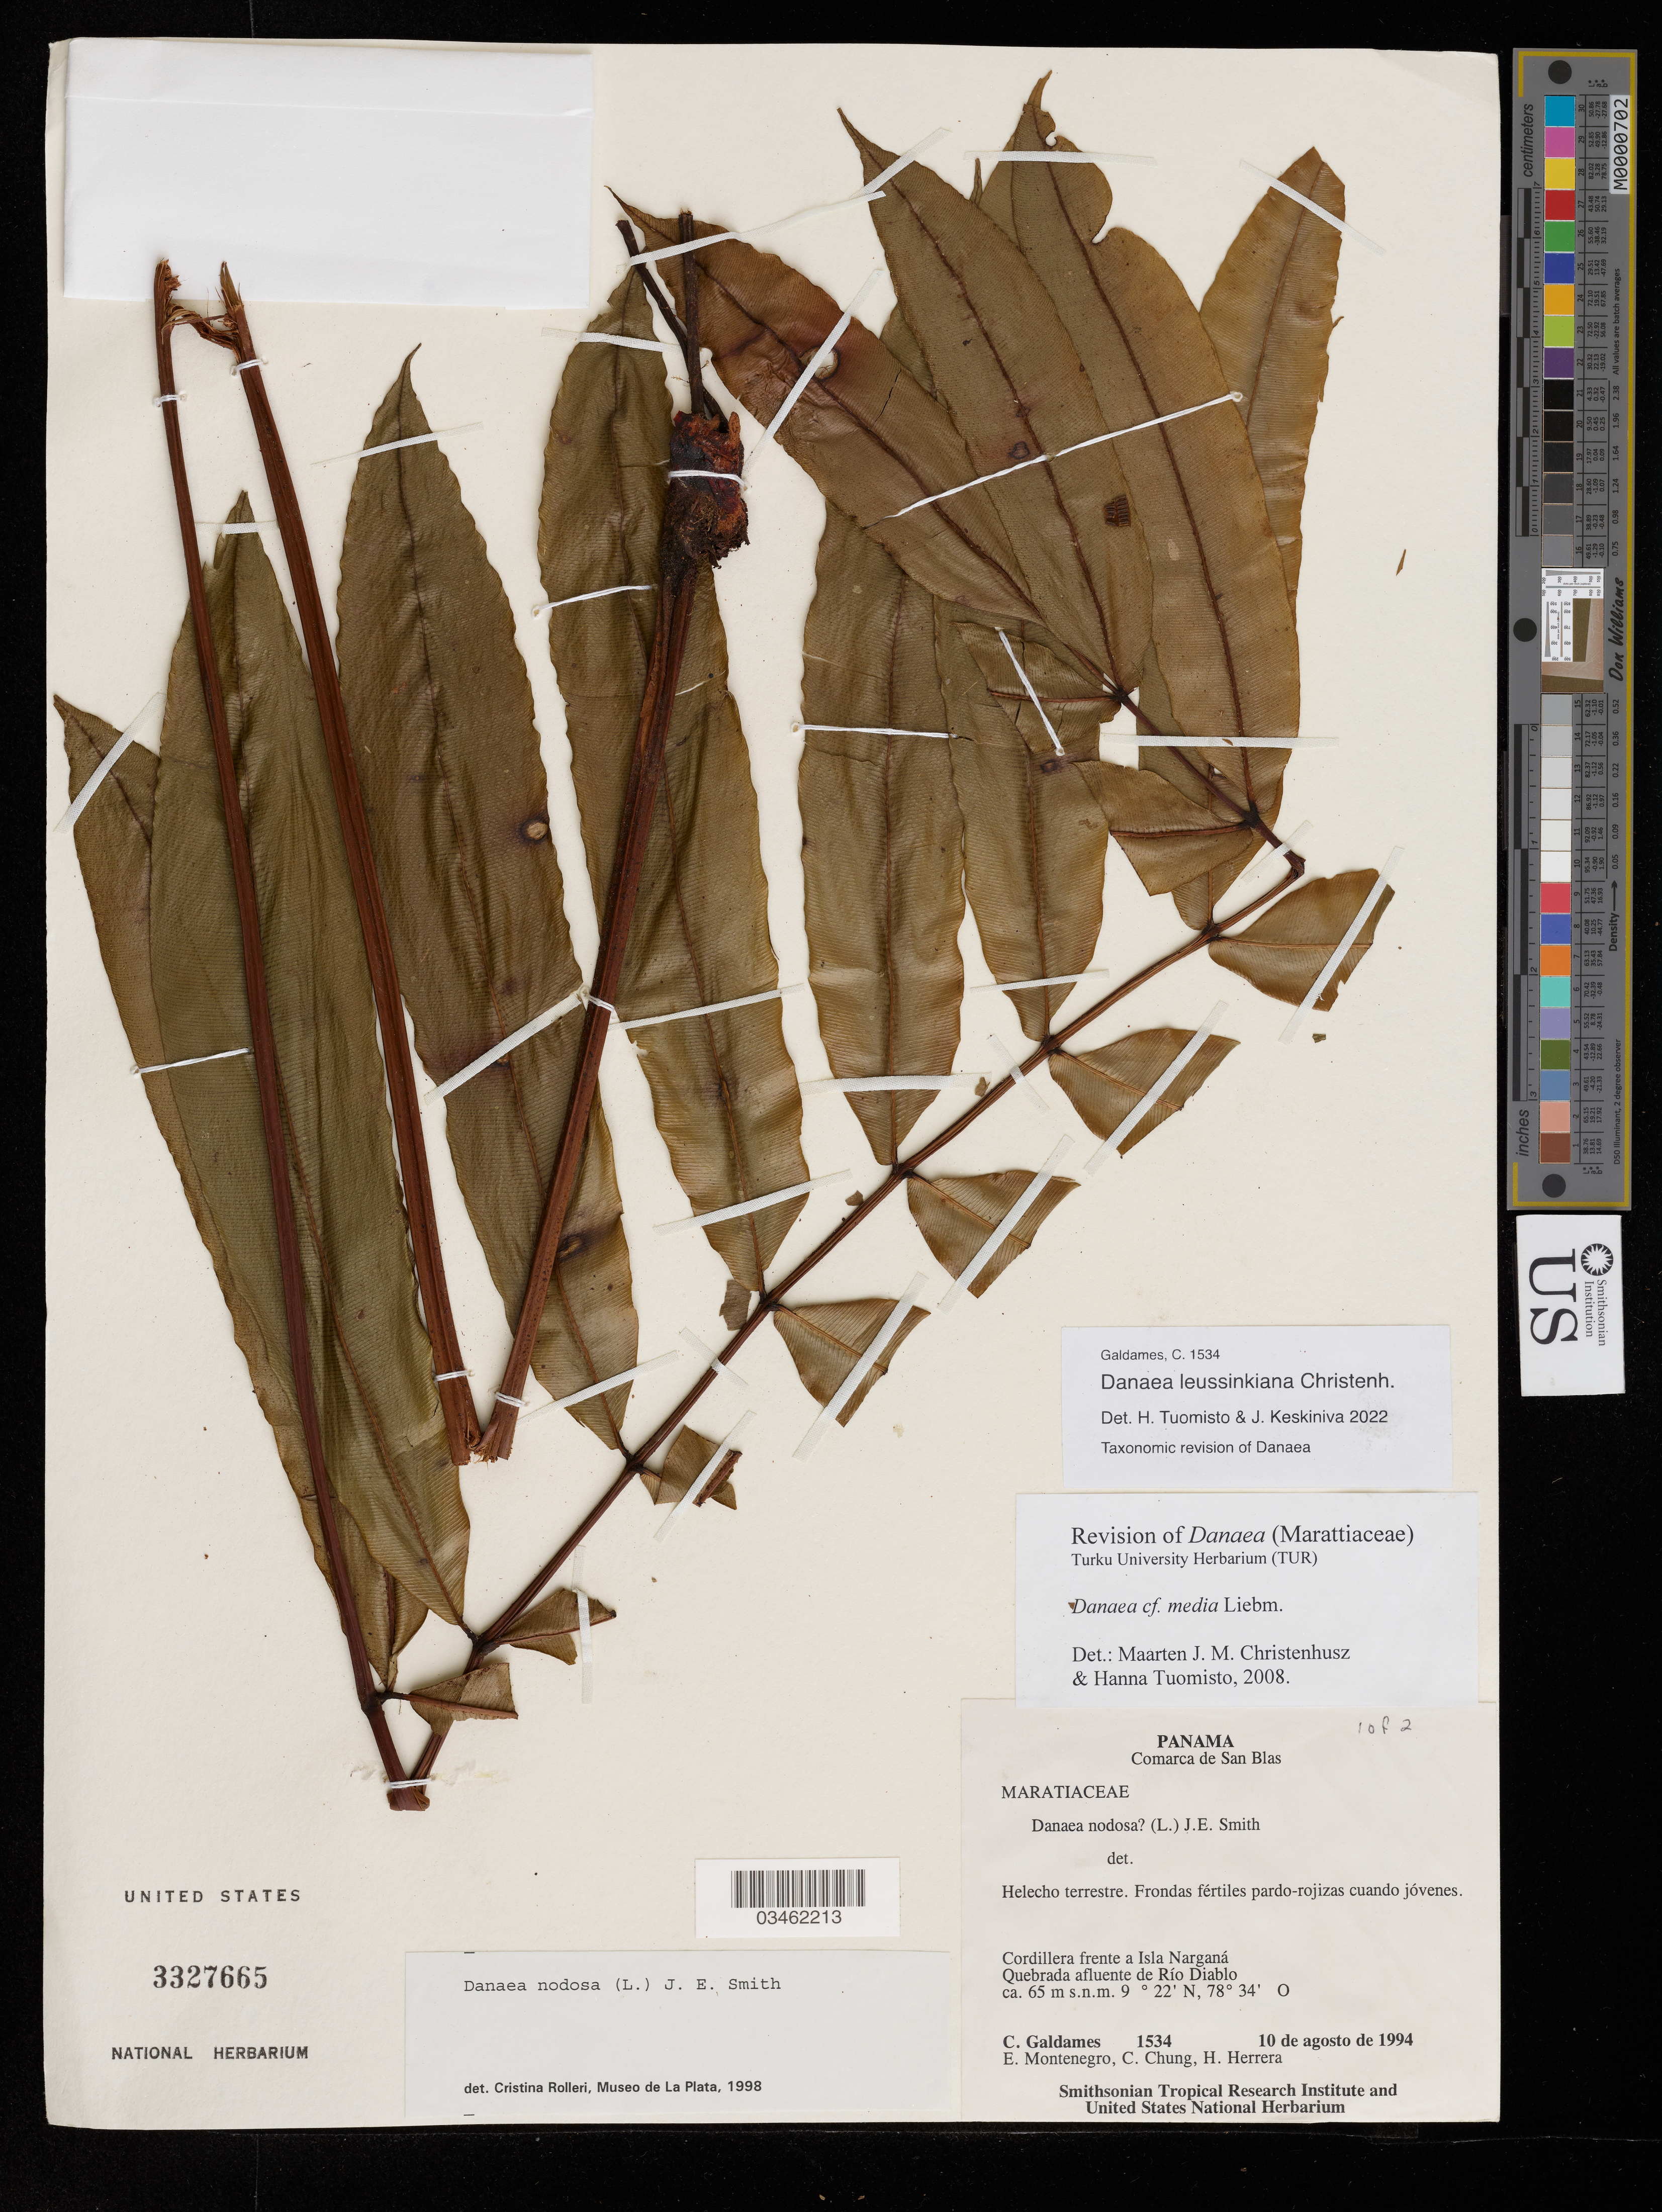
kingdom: Plantae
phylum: Tracheophyta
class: Polypodiopsida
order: Marattiales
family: Marattiaceae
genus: Danaea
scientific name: Danaea leussinkiana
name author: Christenh.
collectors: C. Galdames, E. Montenegro, C. Chung & H. Herrera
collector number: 1534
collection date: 1994-08-10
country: Panama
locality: Comarca de San Blas. Cordillera frente a Isla Narganá. Quebrada afluente de Río Díablo.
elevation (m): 65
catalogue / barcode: US 3327665